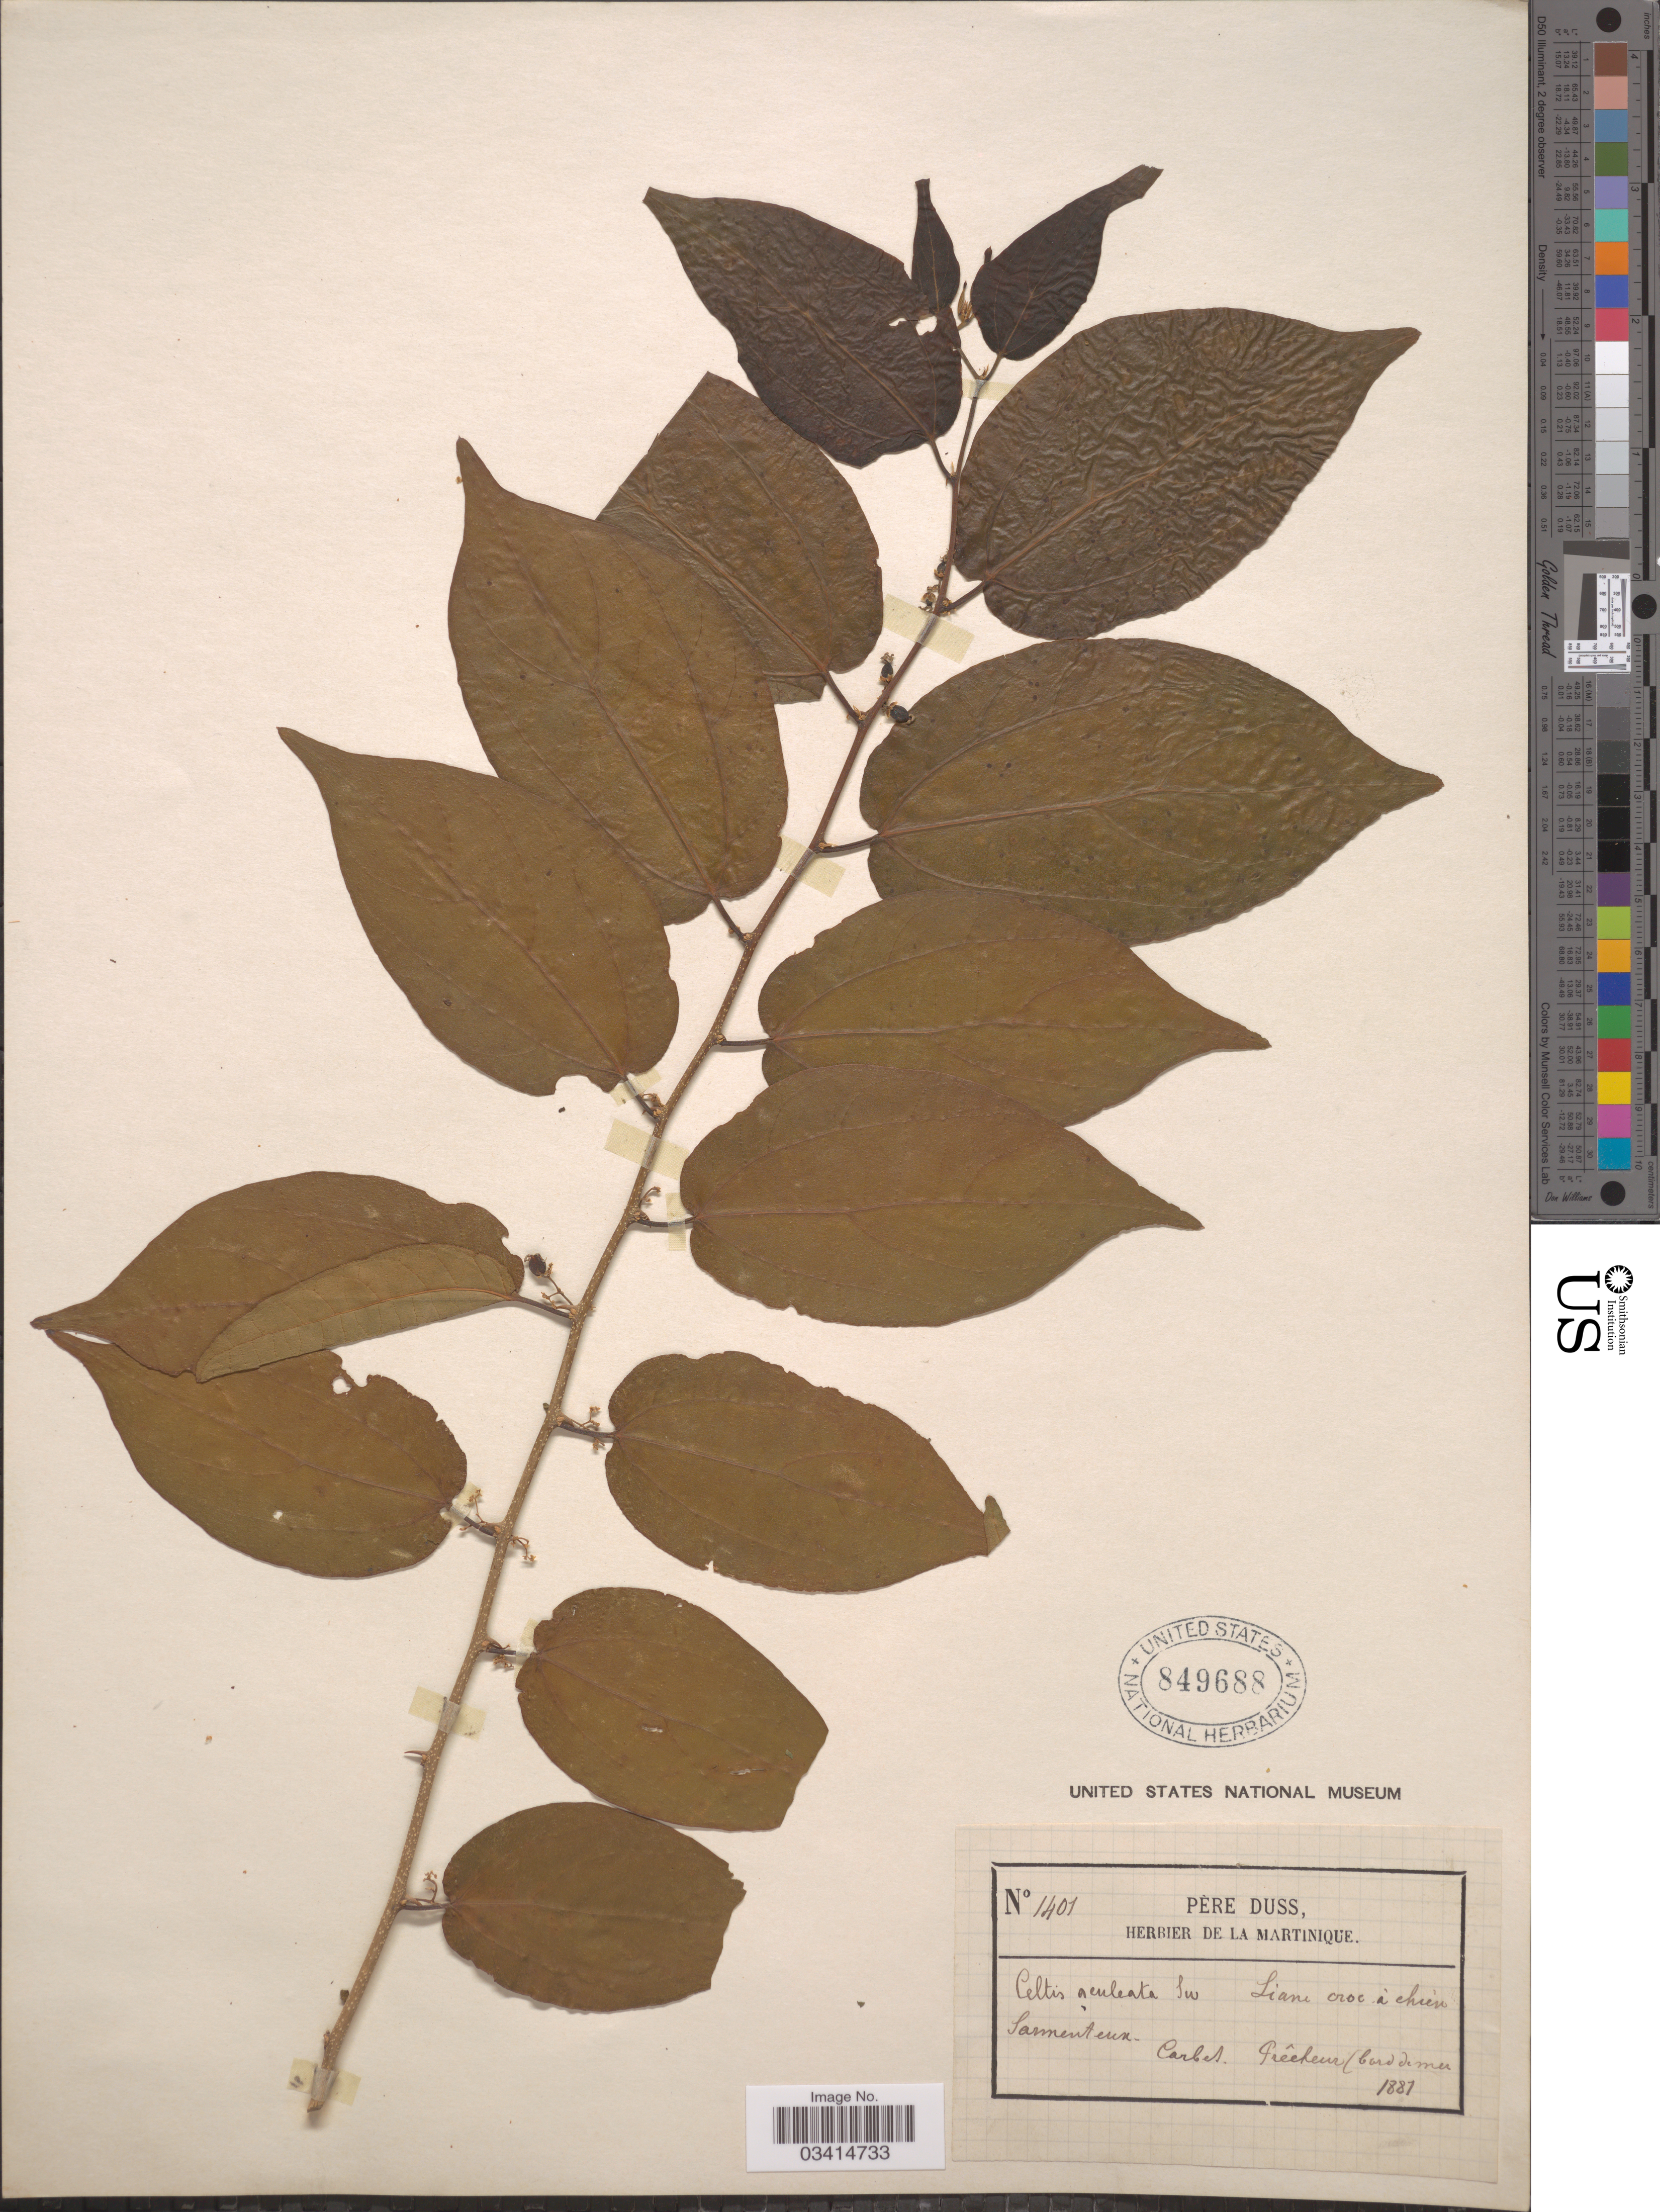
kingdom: Plantae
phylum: Tracheophyta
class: Magnoliopsida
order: Rosales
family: Cannabaceae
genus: Celtis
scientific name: Celtis iguanaea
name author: (Jacq.) Sarg.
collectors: Père Duss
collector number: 1401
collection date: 1881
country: Martinique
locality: Sarmenteux. Carbet. Prêcheur (bord de mer).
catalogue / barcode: US 849688